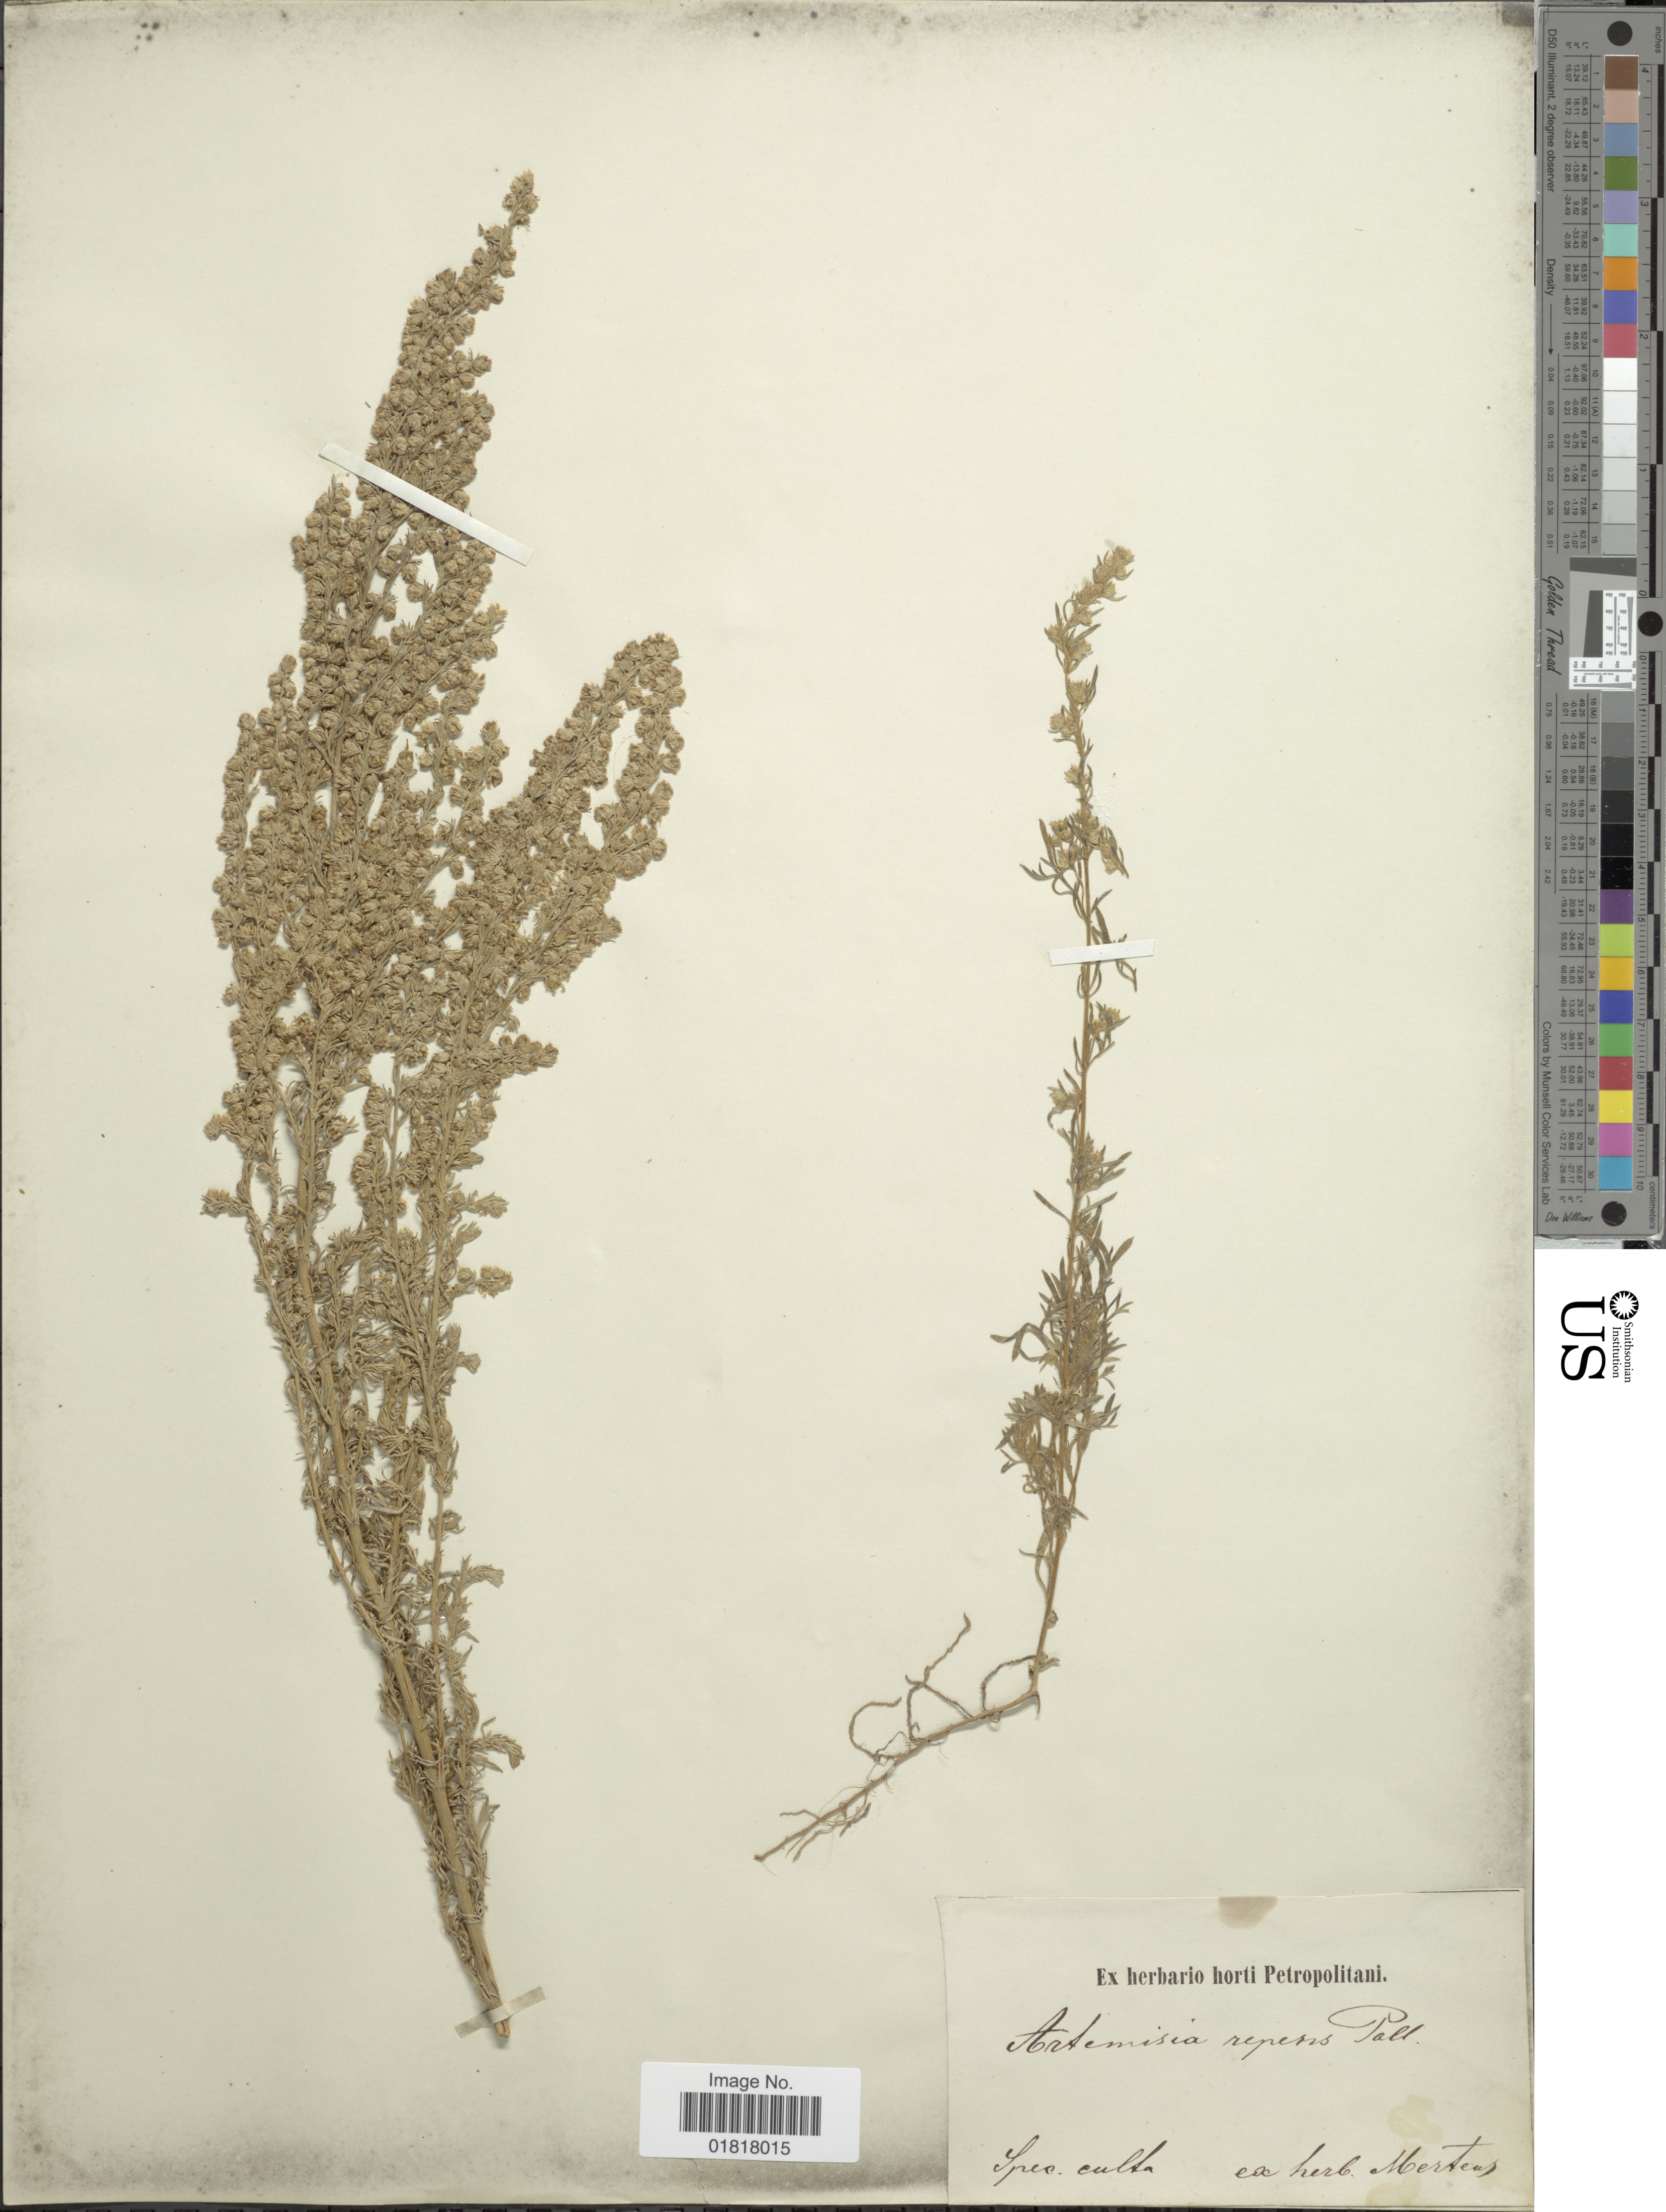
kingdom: Plantae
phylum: Tracheophyta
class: Magnoliopsida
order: Asterales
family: Asteraceae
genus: Artemisia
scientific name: Artemisia repens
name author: Pall. ex Willd.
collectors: ex herb. Mertens